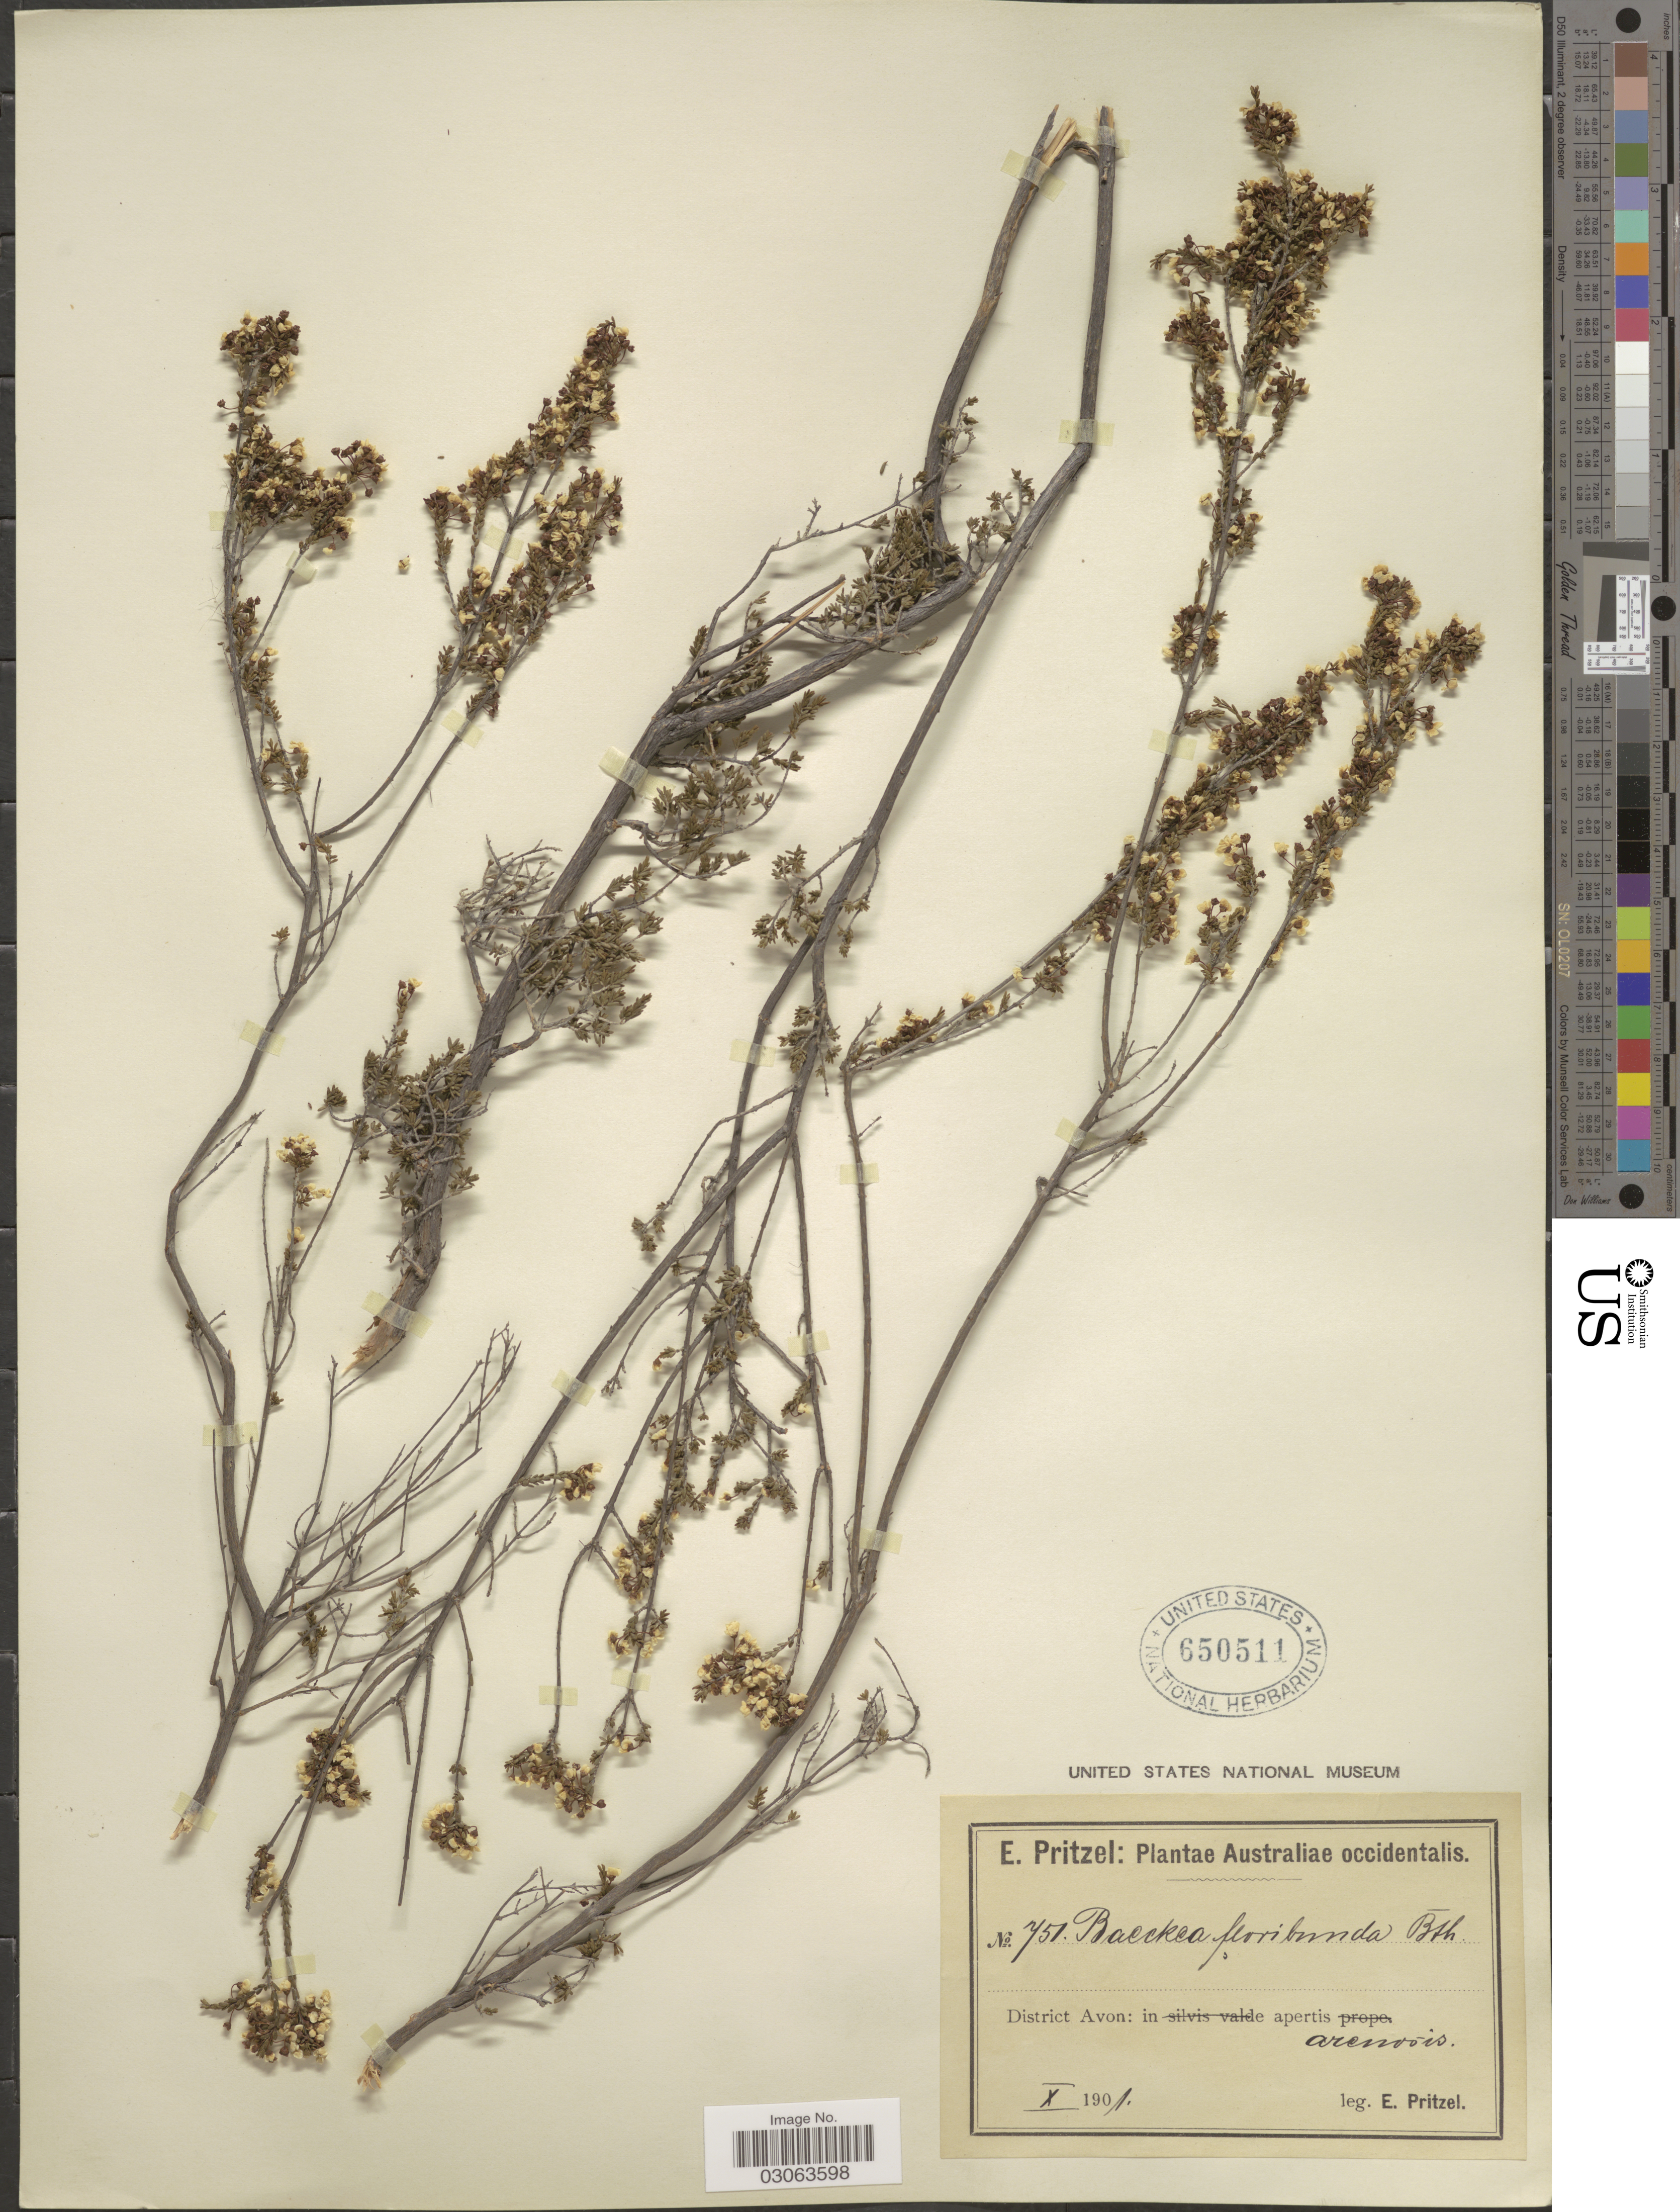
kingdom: Plantae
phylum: Tracheophyta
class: Magnoliopsida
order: Myrtales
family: Myrtaceae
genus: Tetrapora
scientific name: Tetrapora preissiana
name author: Schauer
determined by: Rye, B. L.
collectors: E. G. Pritzel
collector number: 751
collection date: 1901-10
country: Australia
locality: Australiae occidentalis. District Avon.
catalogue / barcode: US 650511